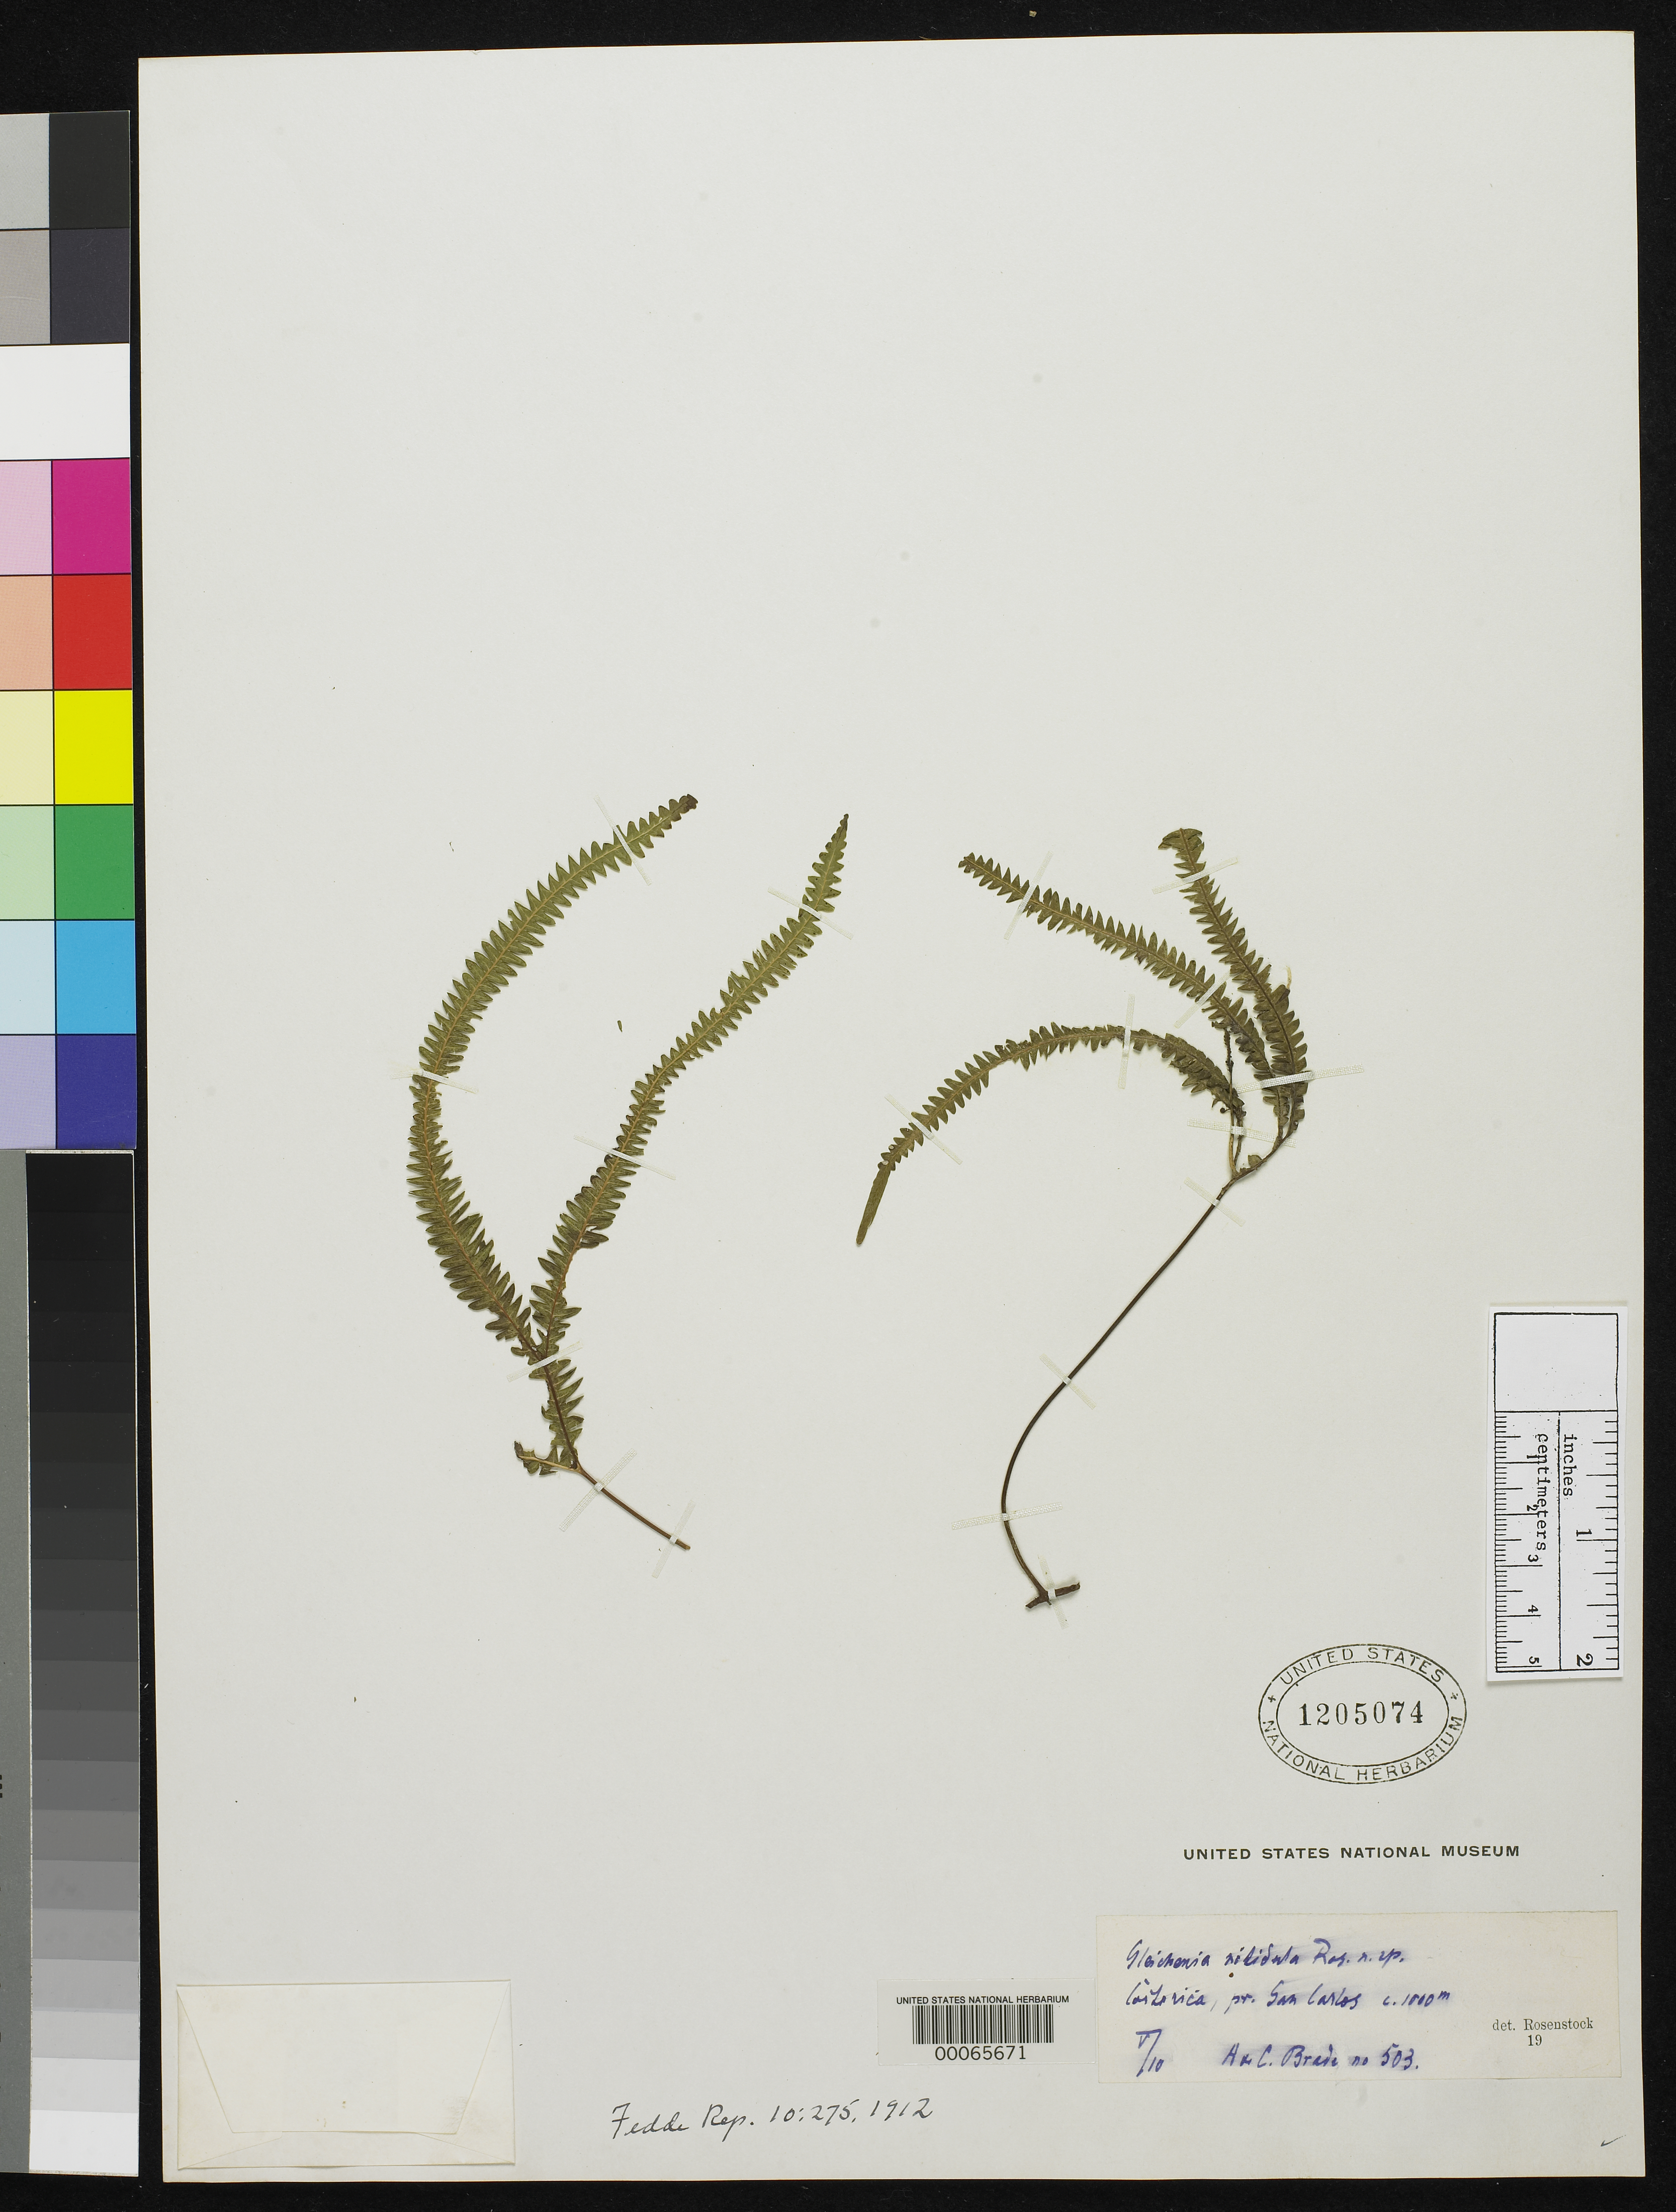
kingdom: Plantae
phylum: Tracheophyta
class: Polypodiopsida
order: Gleicheniales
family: Gleicheniaceae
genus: Gleichenia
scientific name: Gleichenia nitidula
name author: Rosenst.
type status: Isotype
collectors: A. C. Brade & A. Brade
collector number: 503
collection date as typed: May 1910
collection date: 1910-05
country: Costa Rica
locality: San Carlos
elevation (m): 1000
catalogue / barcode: US 1205074